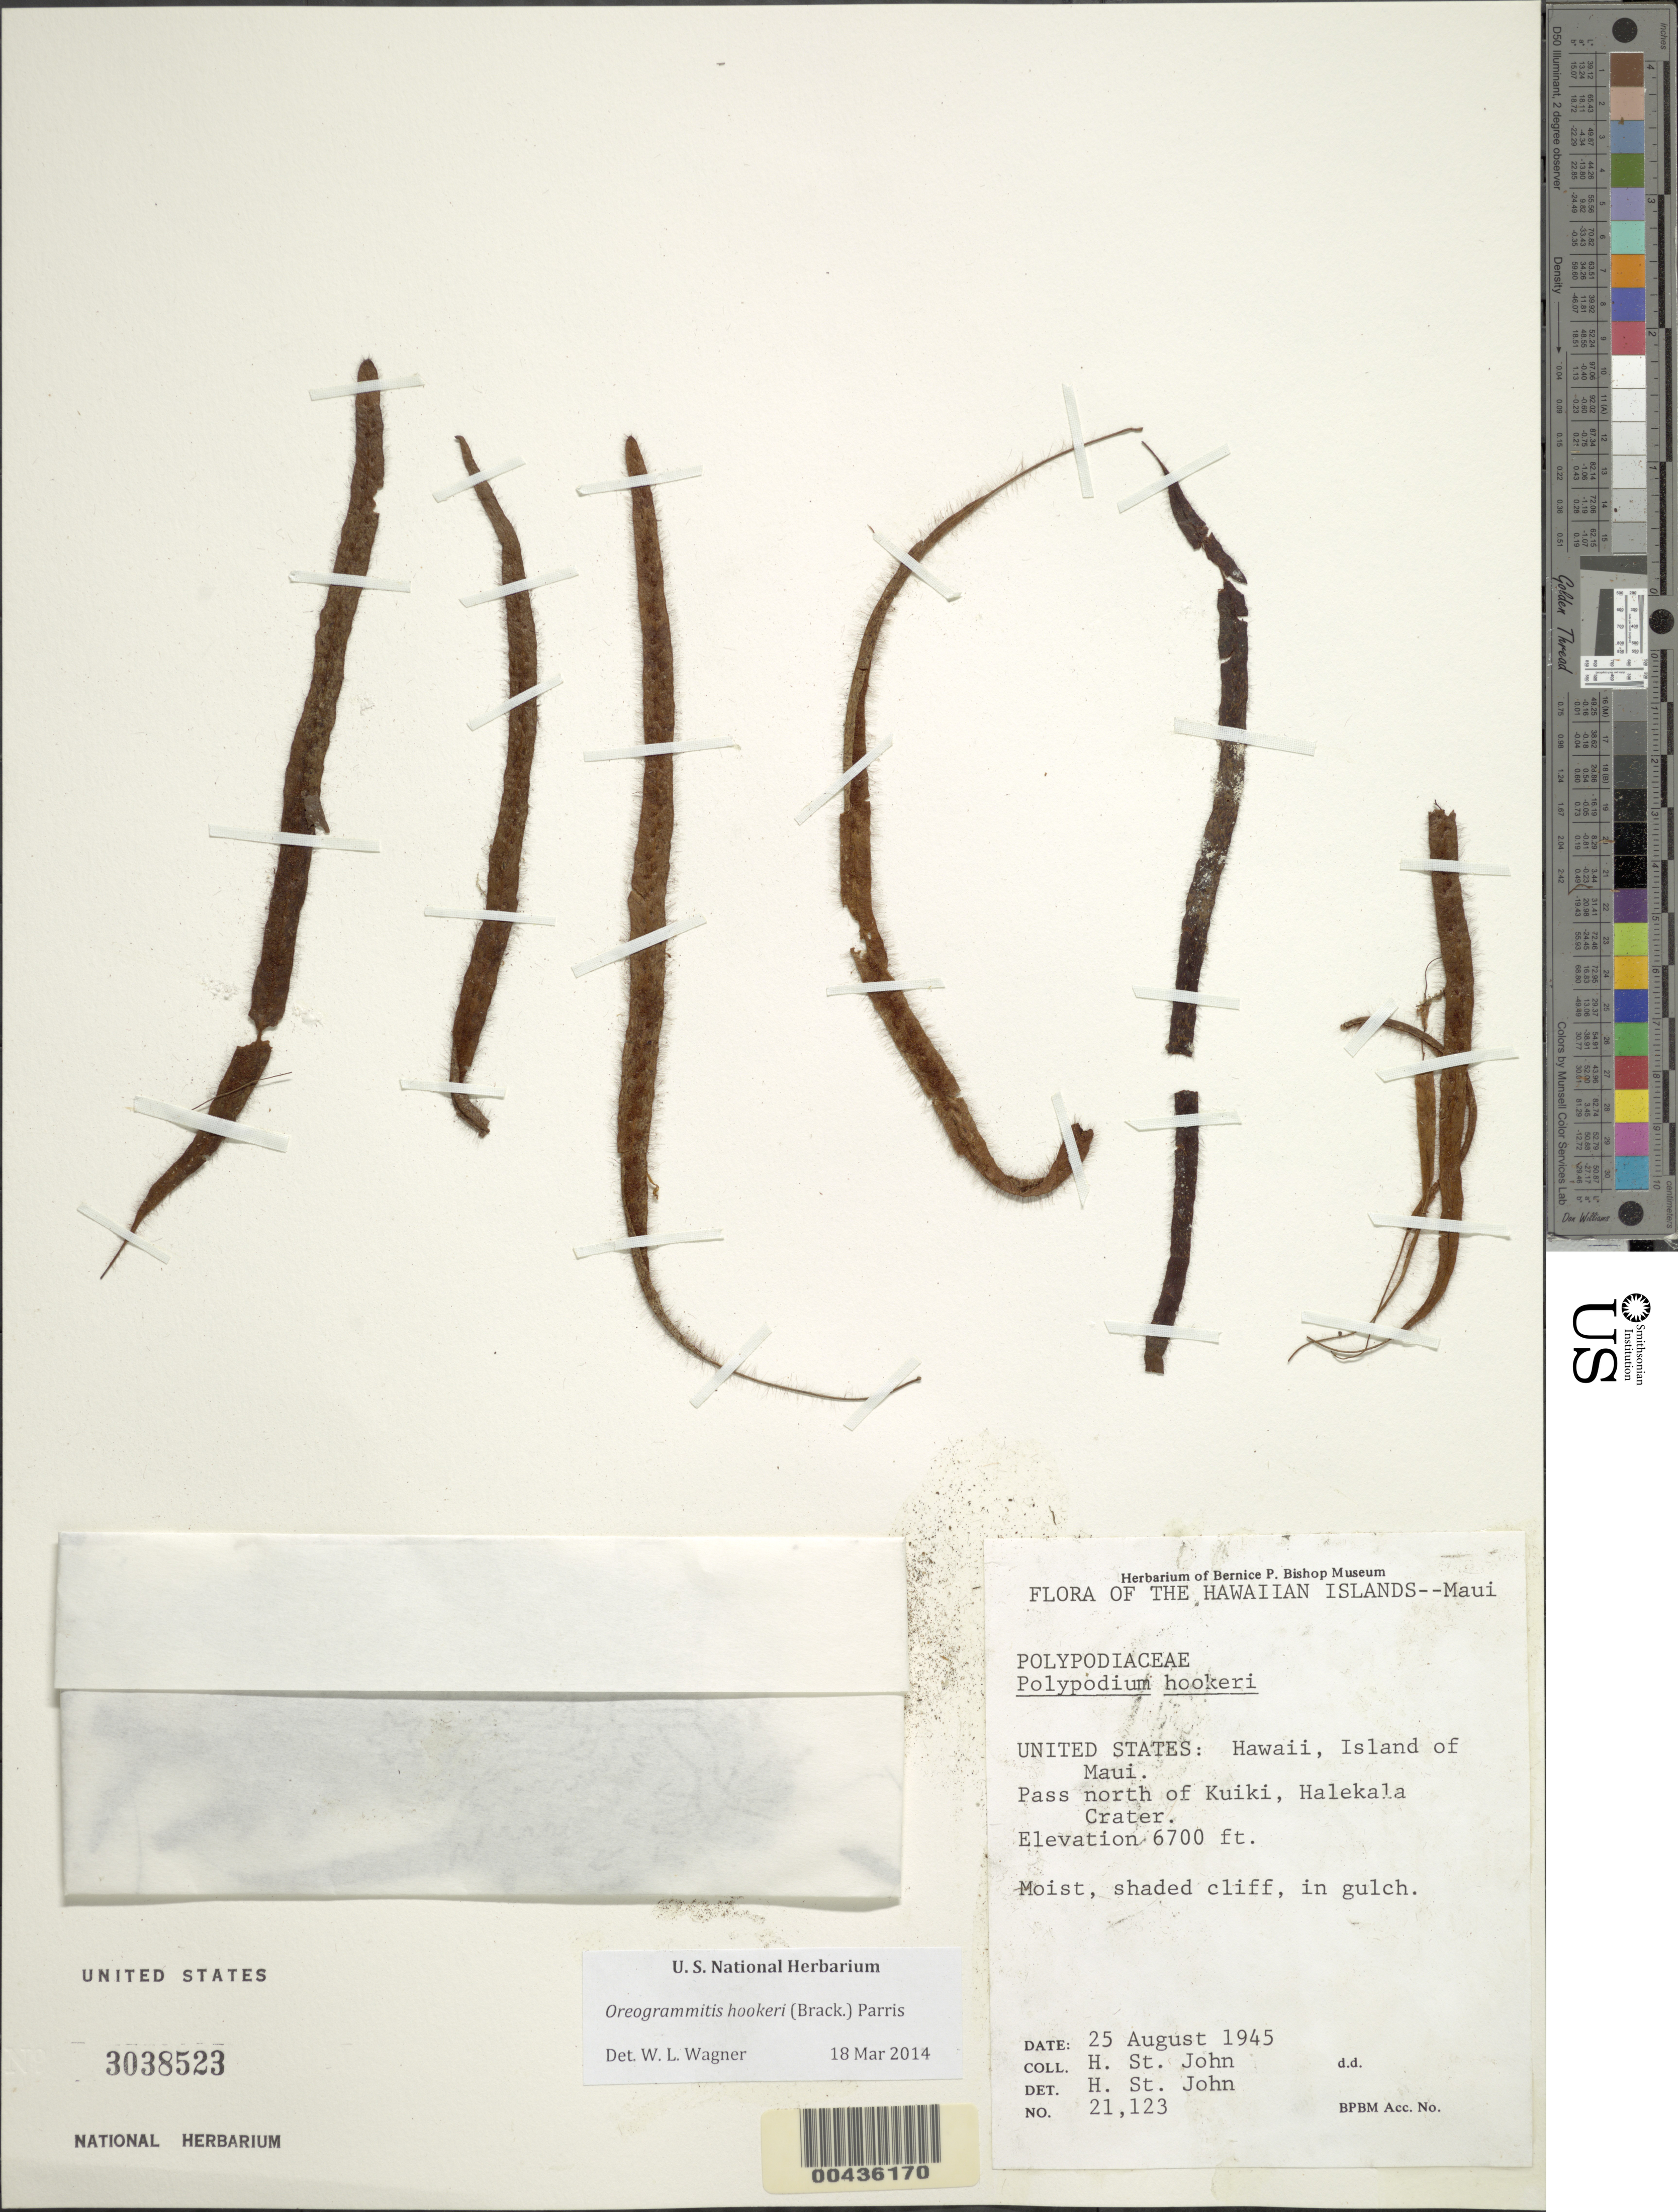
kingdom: Plantae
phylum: Tracheophyta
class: Polypodiopsida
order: Polypodiales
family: Polypodiaceae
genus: Oreogrammitis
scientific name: Oreogrammitis hookeri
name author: (Brack.) Parris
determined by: Wagner, W. L., (BOT), Smithsonian Institution - National Museum of Natural History (UNITED STATES)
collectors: H. St. John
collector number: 21123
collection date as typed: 25 Aug 1945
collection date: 1945-08-25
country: United States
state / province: Hawaii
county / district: Maui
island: Maui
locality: Pass N of Kuiki, Halekala Crater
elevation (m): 2042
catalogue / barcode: US 3038523